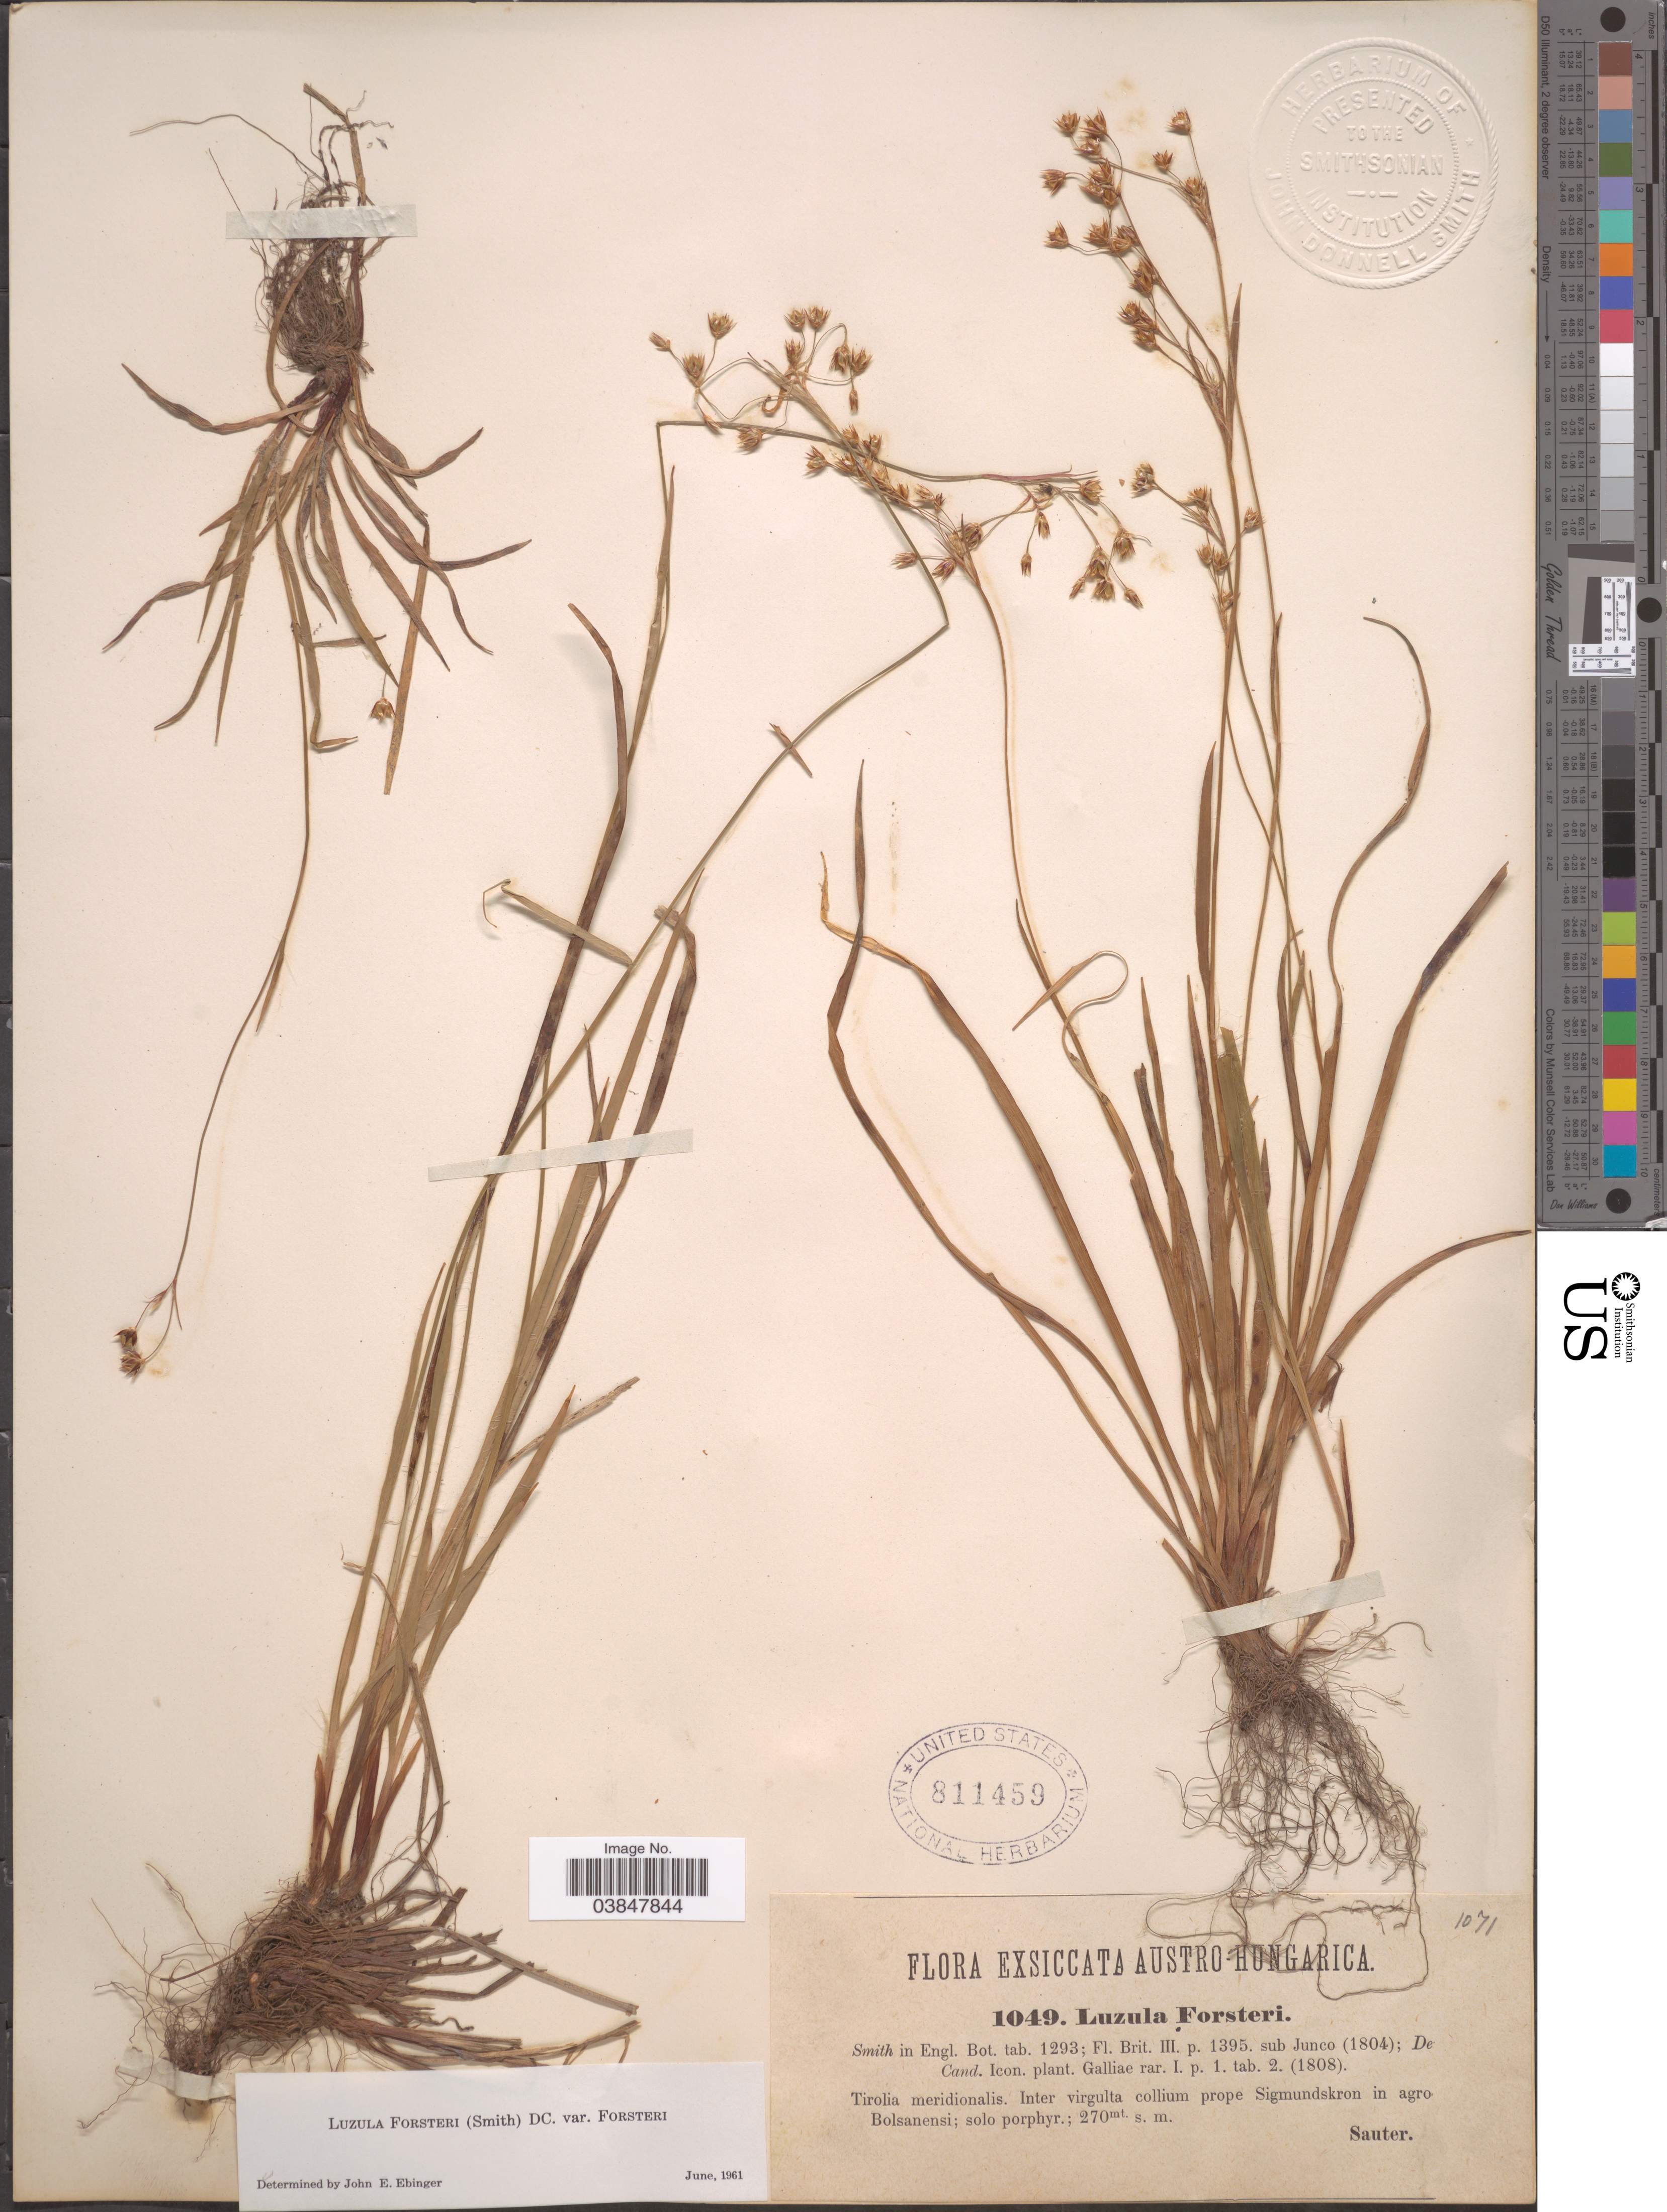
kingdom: Plantae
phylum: Tracheophyta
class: Liliopsida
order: Poales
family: Juncaceae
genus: Luzula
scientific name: Luzula forsteri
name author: (Sm.) DC.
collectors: -. Sauter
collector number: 1049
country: Italy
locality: Austro-Hungarica. Tirolia meridionalis. Inter virgulta collium Sigmundskron in argo Bolsanensi.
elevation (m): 270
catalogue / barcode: US 811459